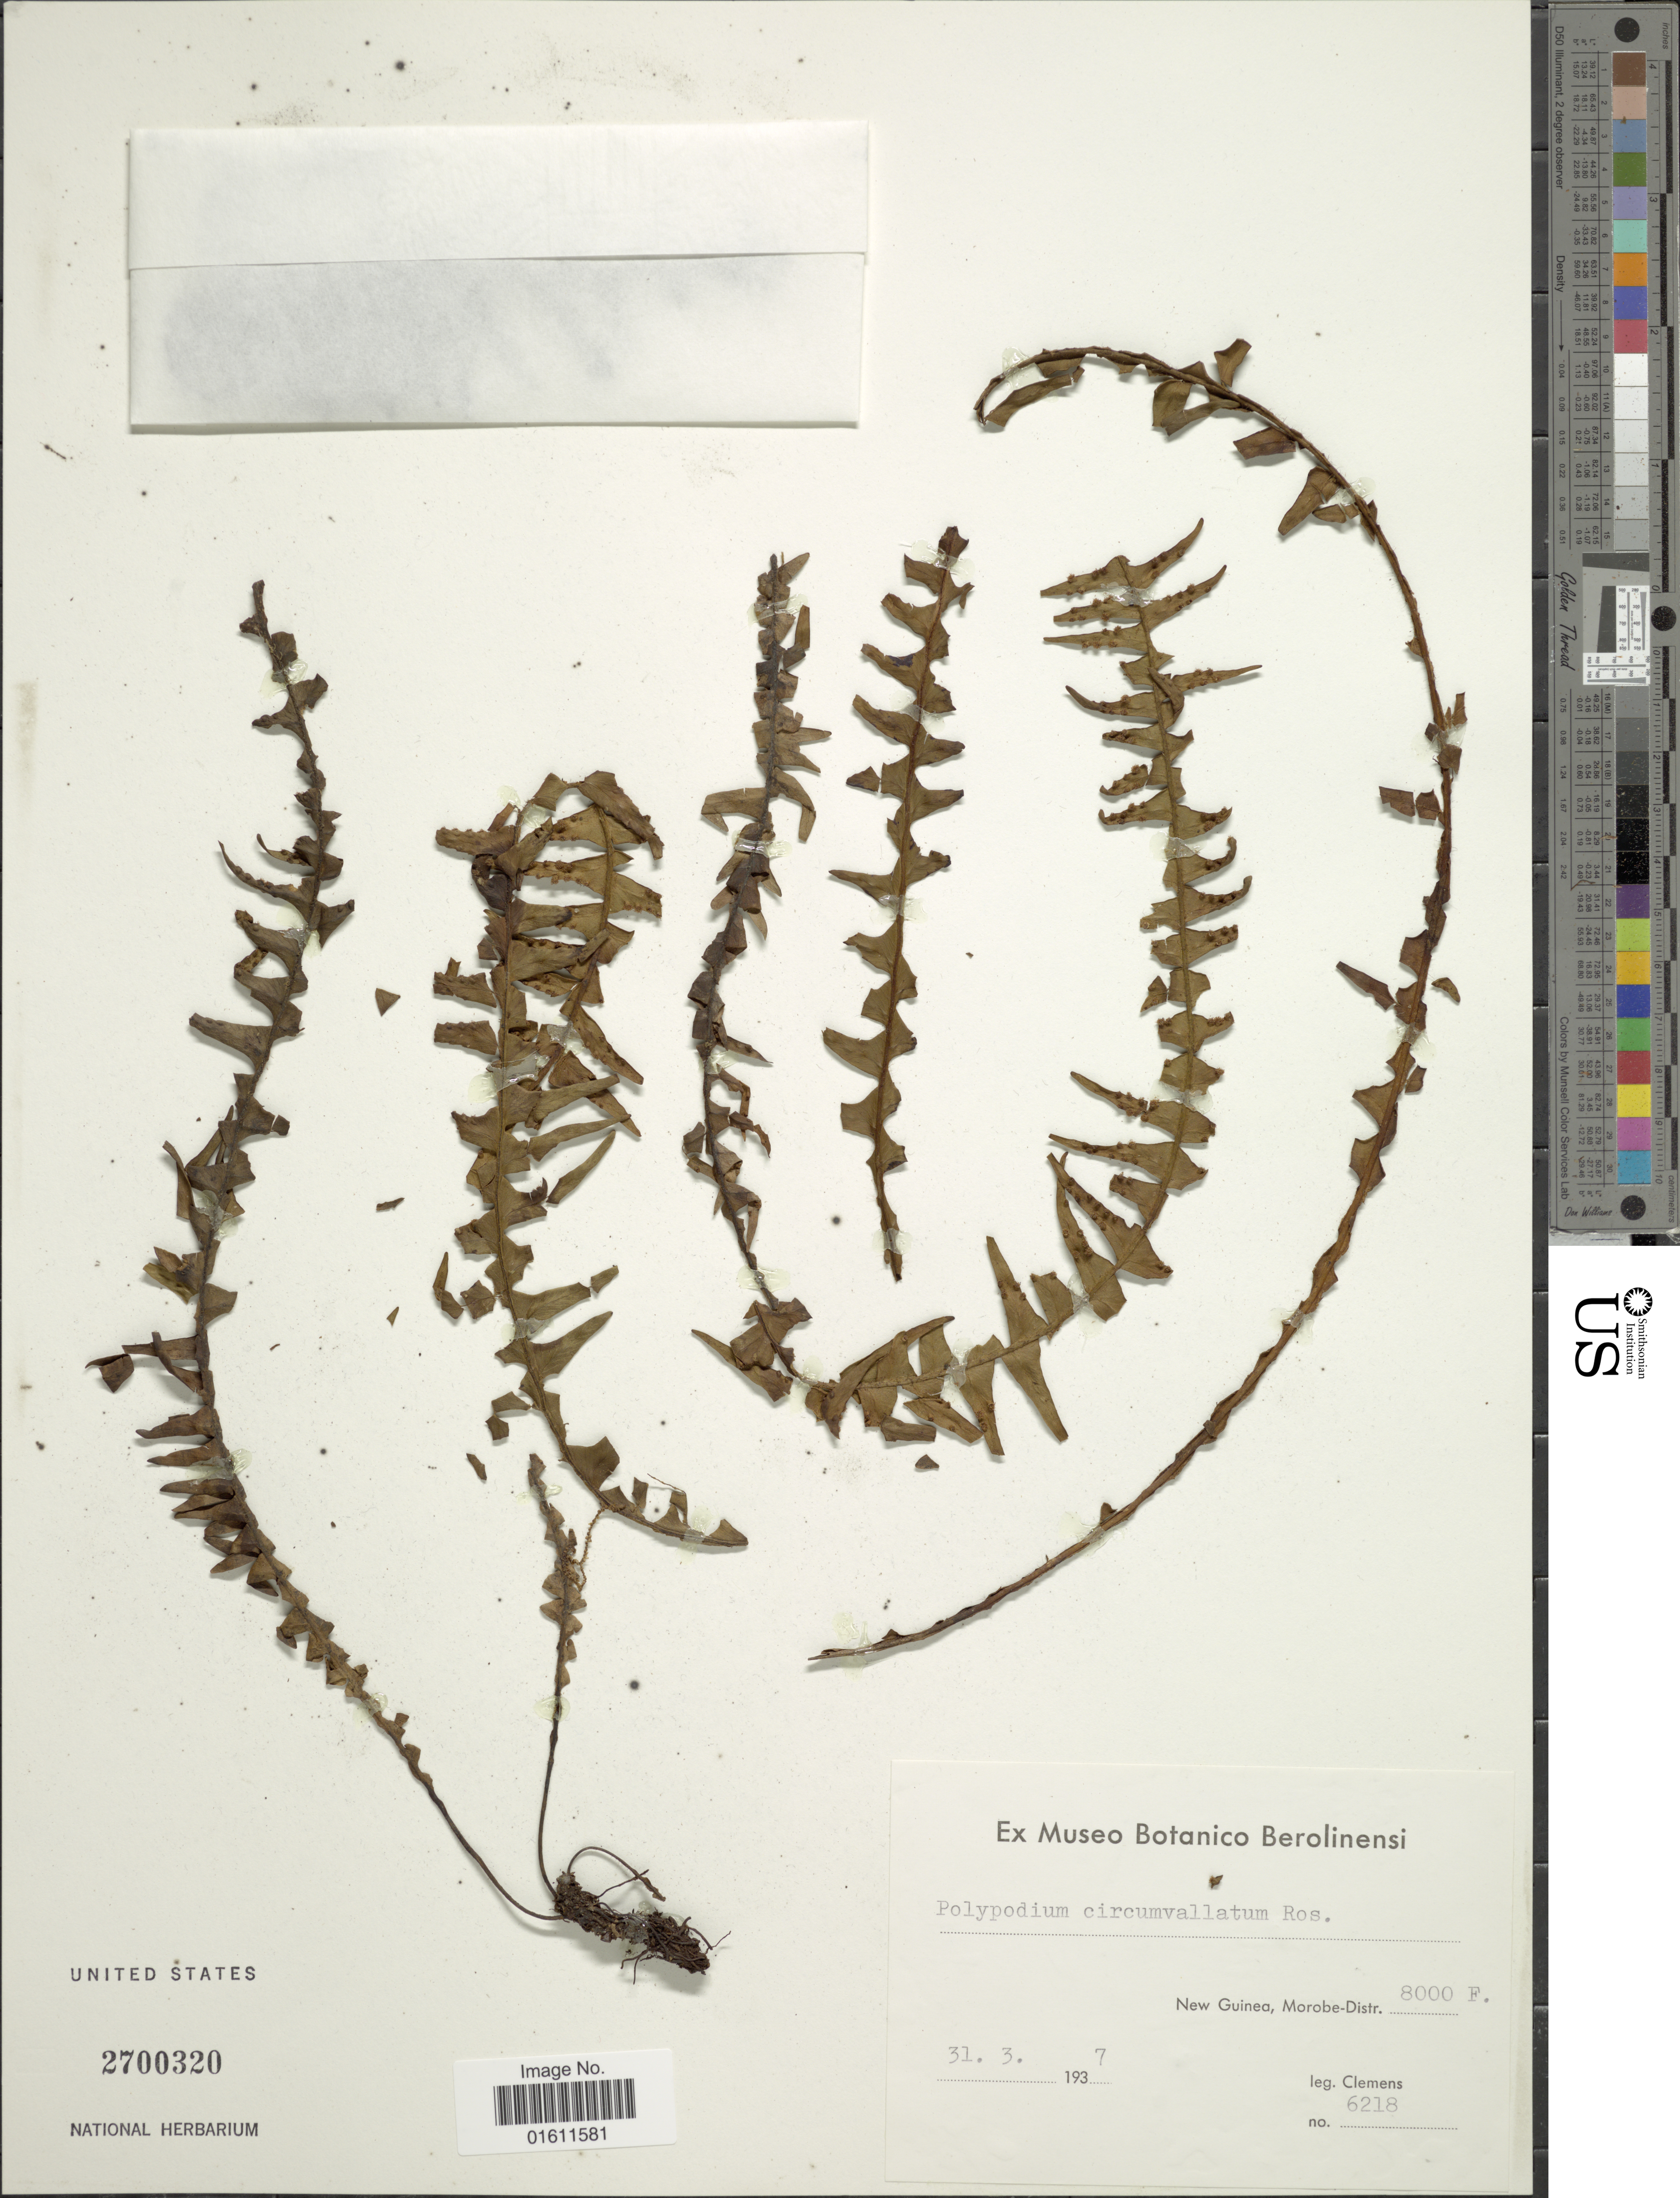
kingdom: Plantae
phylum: Tracheophyta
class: Polypodiopsida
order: Polypodiales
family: Polypodiaceae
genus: Prosaptia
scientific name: Prosaptia circumvallata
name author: (Rosenst.) Parris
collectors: -. Clemens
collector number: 6218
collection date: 1937-03-31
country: Papua New Guinea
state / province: Morobe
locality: New Guinea.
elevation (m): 2438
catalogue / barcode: US 2700320